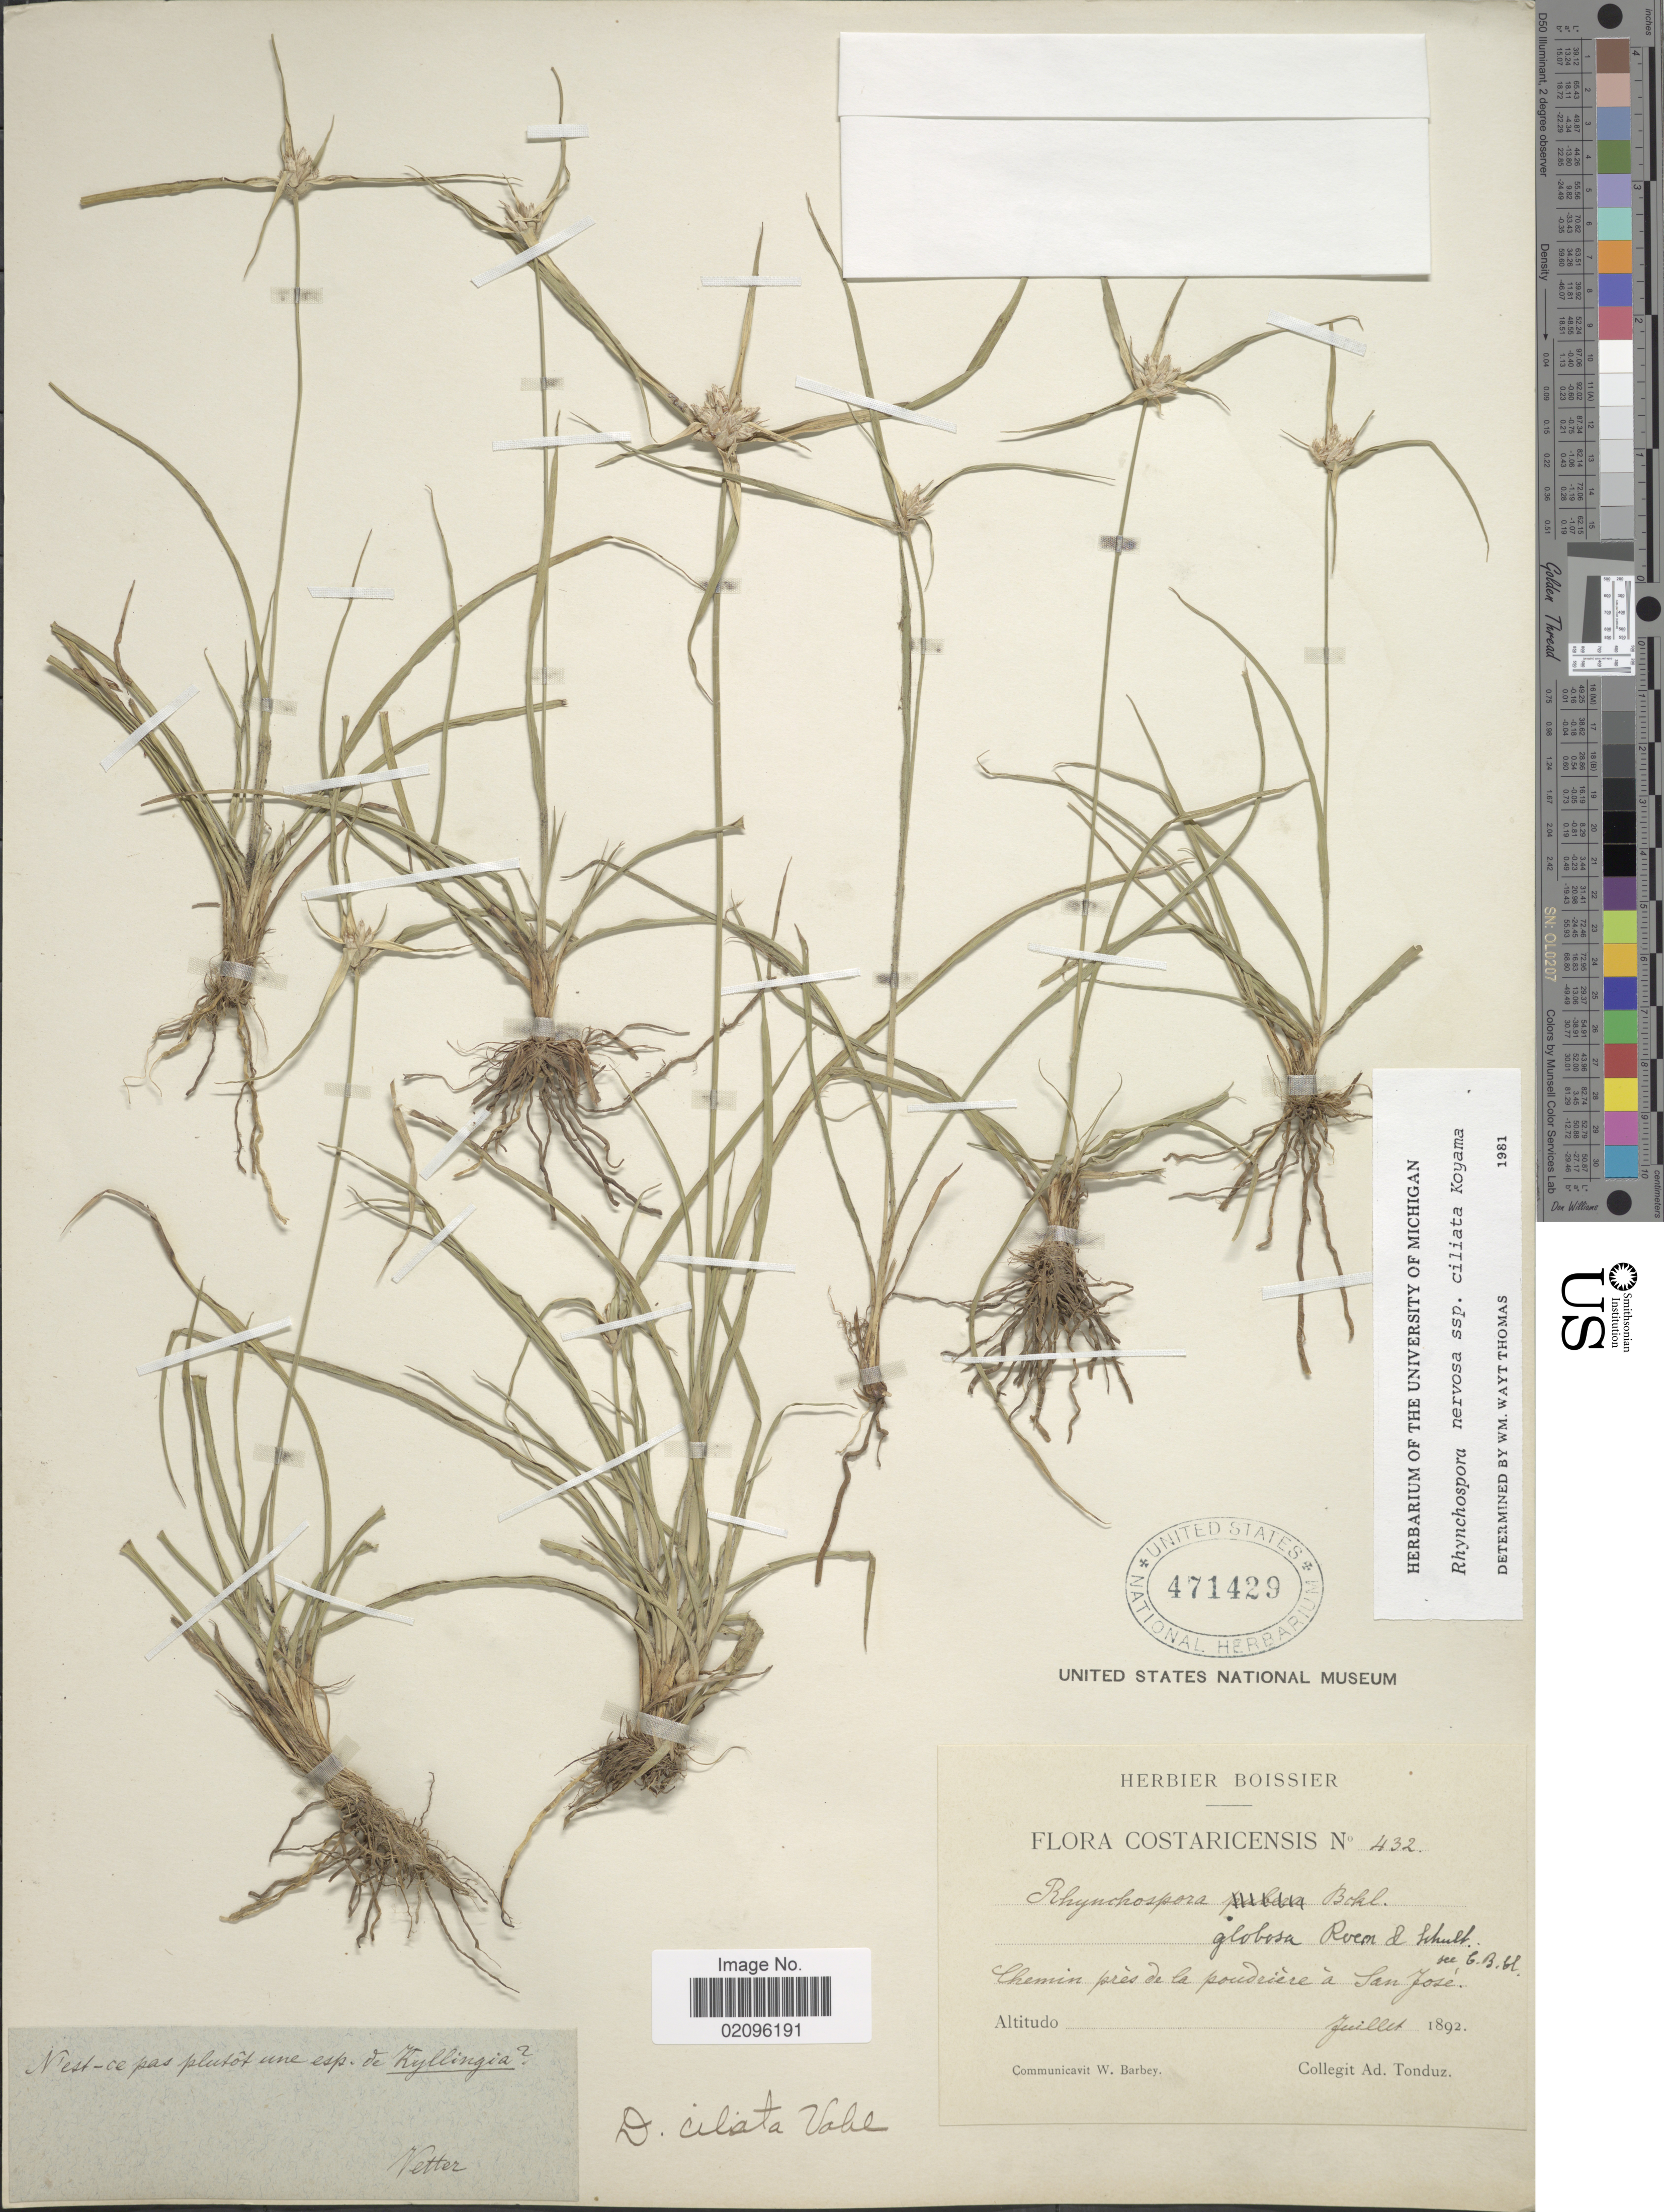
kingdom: Plantae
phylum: Tracheophyta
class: Liliopsida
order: Poales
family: Cyperaceae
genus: Rhynchospora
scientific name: Rhynchospora nervosa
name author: (Vahl) Boeckeler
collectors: A. Tonduz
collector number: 432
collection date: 1892-07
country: Costa Rica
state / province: San José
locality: Chemin pres de la poudriere a San Jose.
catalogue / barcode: US 471429